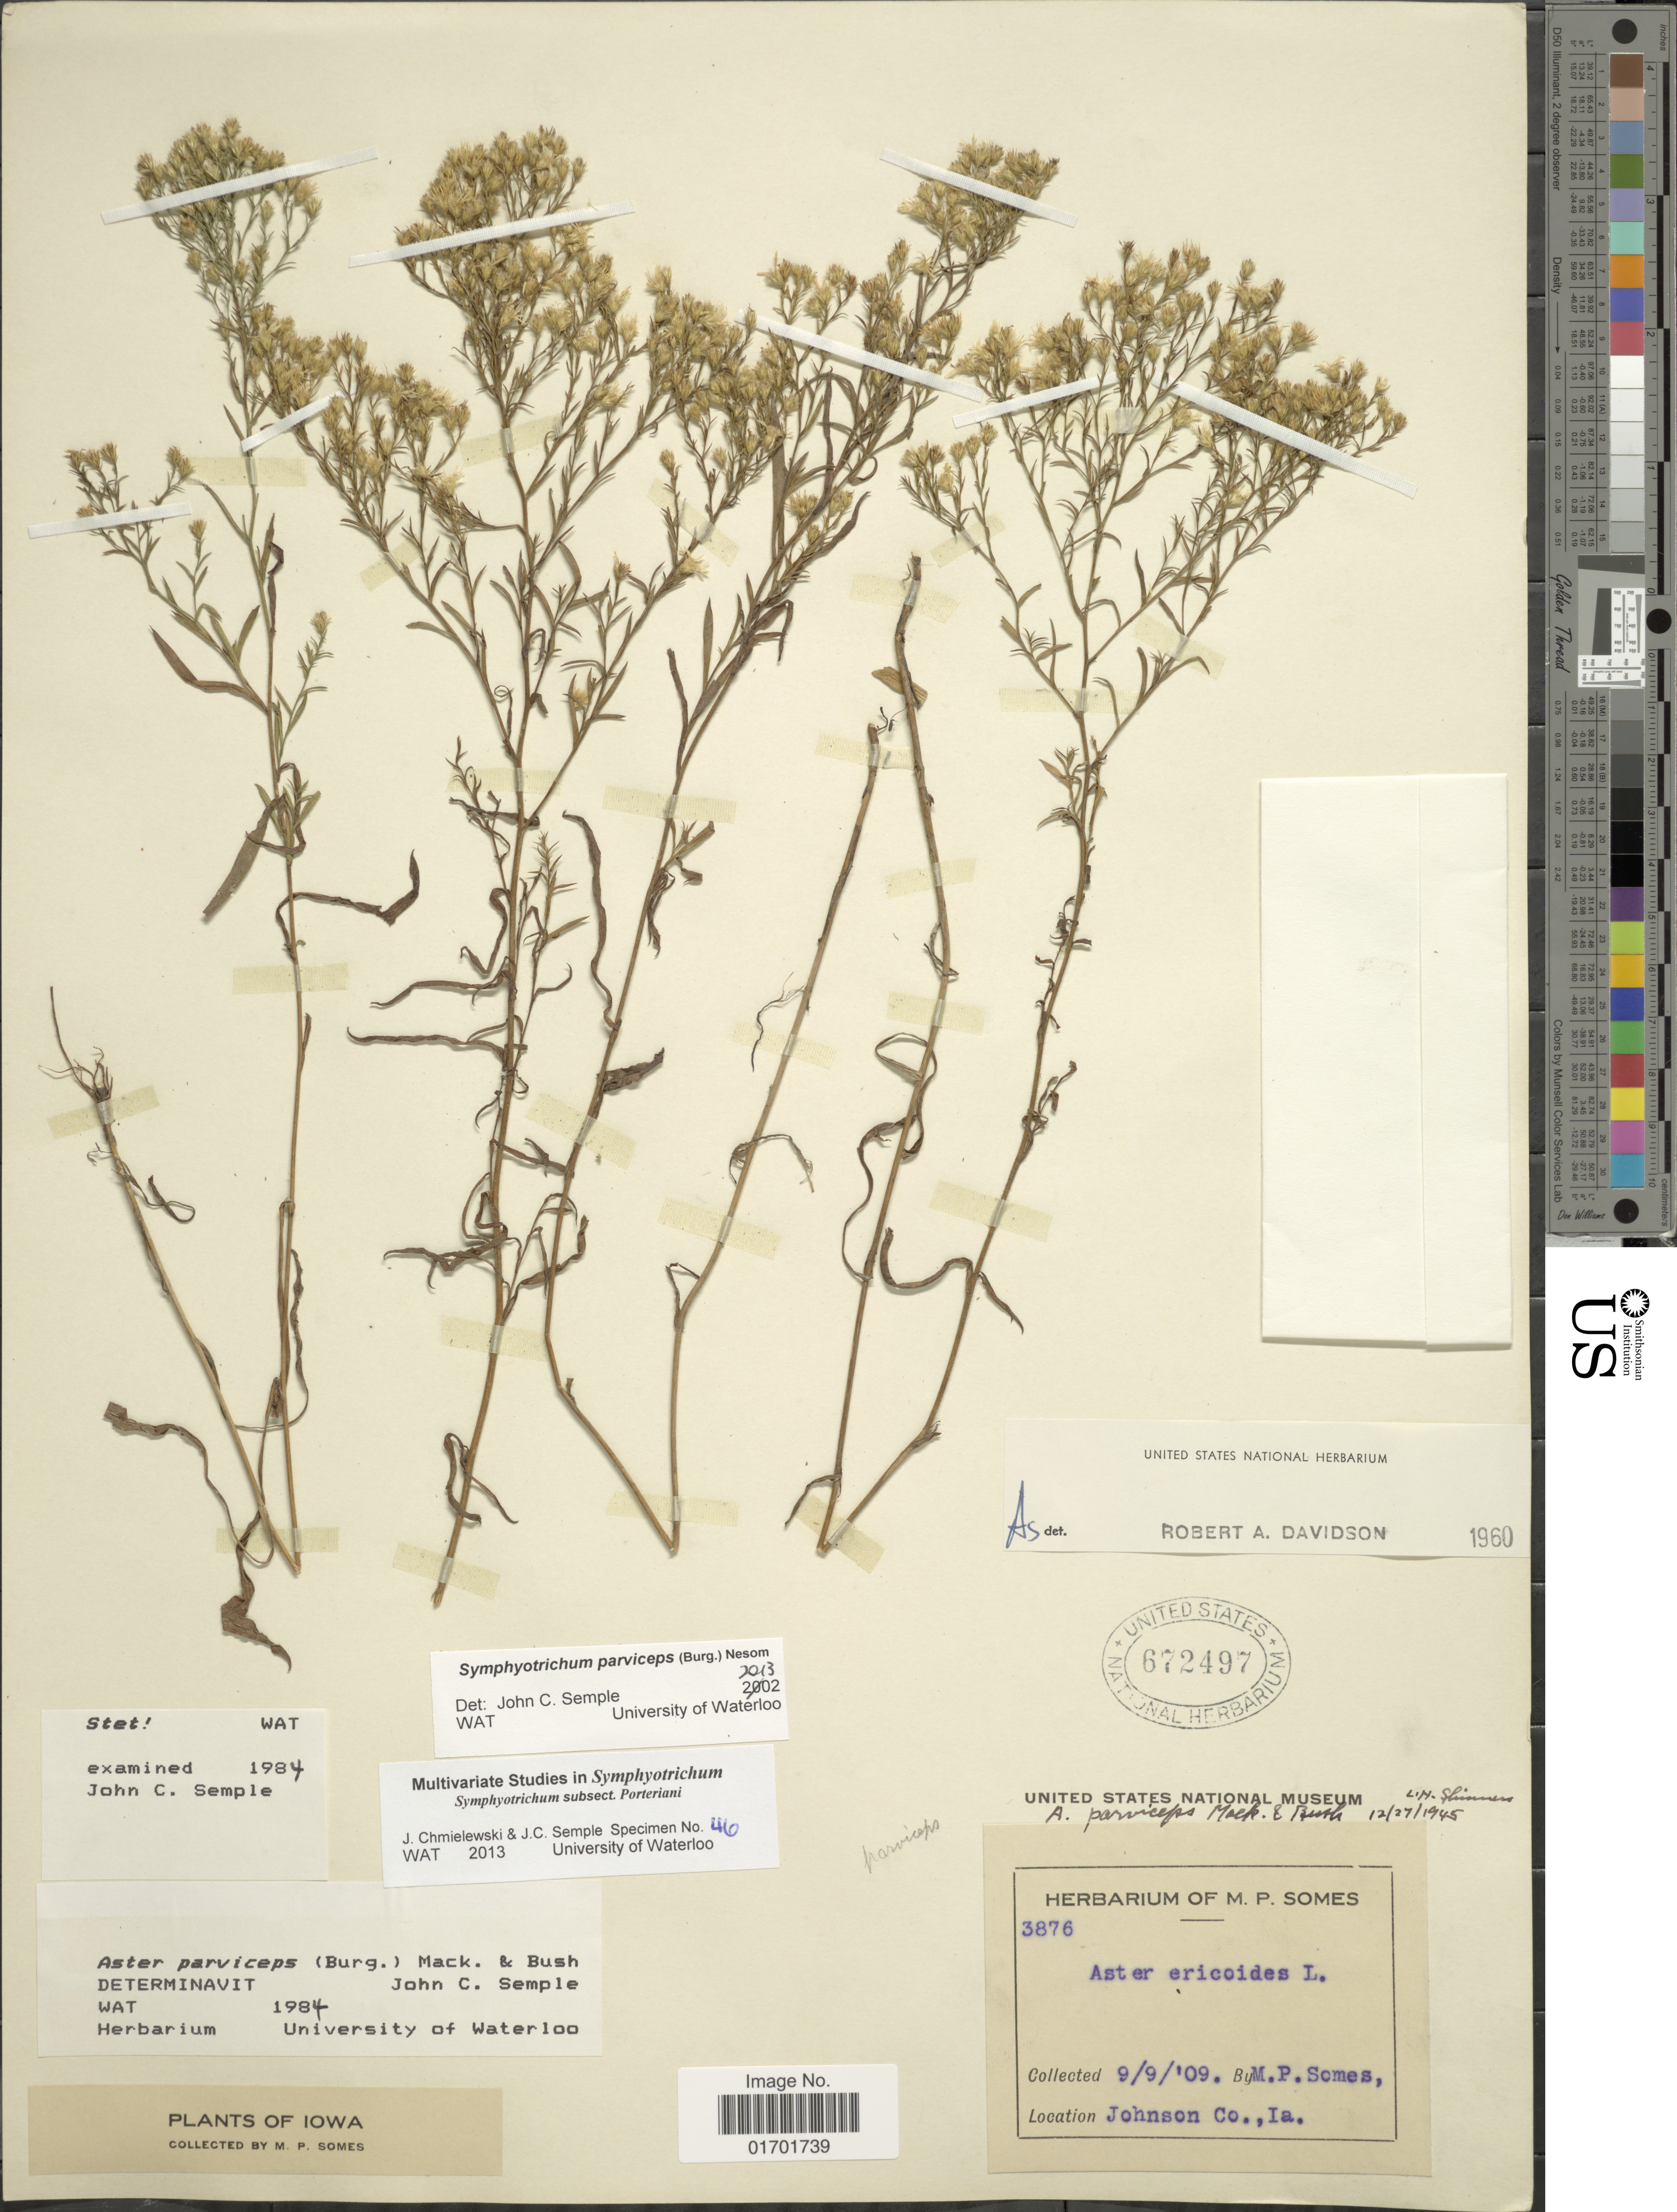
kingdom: Plantae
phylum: Tracheophyta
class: Magnoliopsida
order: Asterales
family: Asteraceae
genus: Symphyotrichum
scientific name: Symphyotrichum parviceps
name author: G.L. Nesom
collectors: M. Somes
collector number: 3876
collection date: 1909-09-09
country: United States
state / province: Iowa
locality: Johnson Co.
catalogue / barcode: US 672497